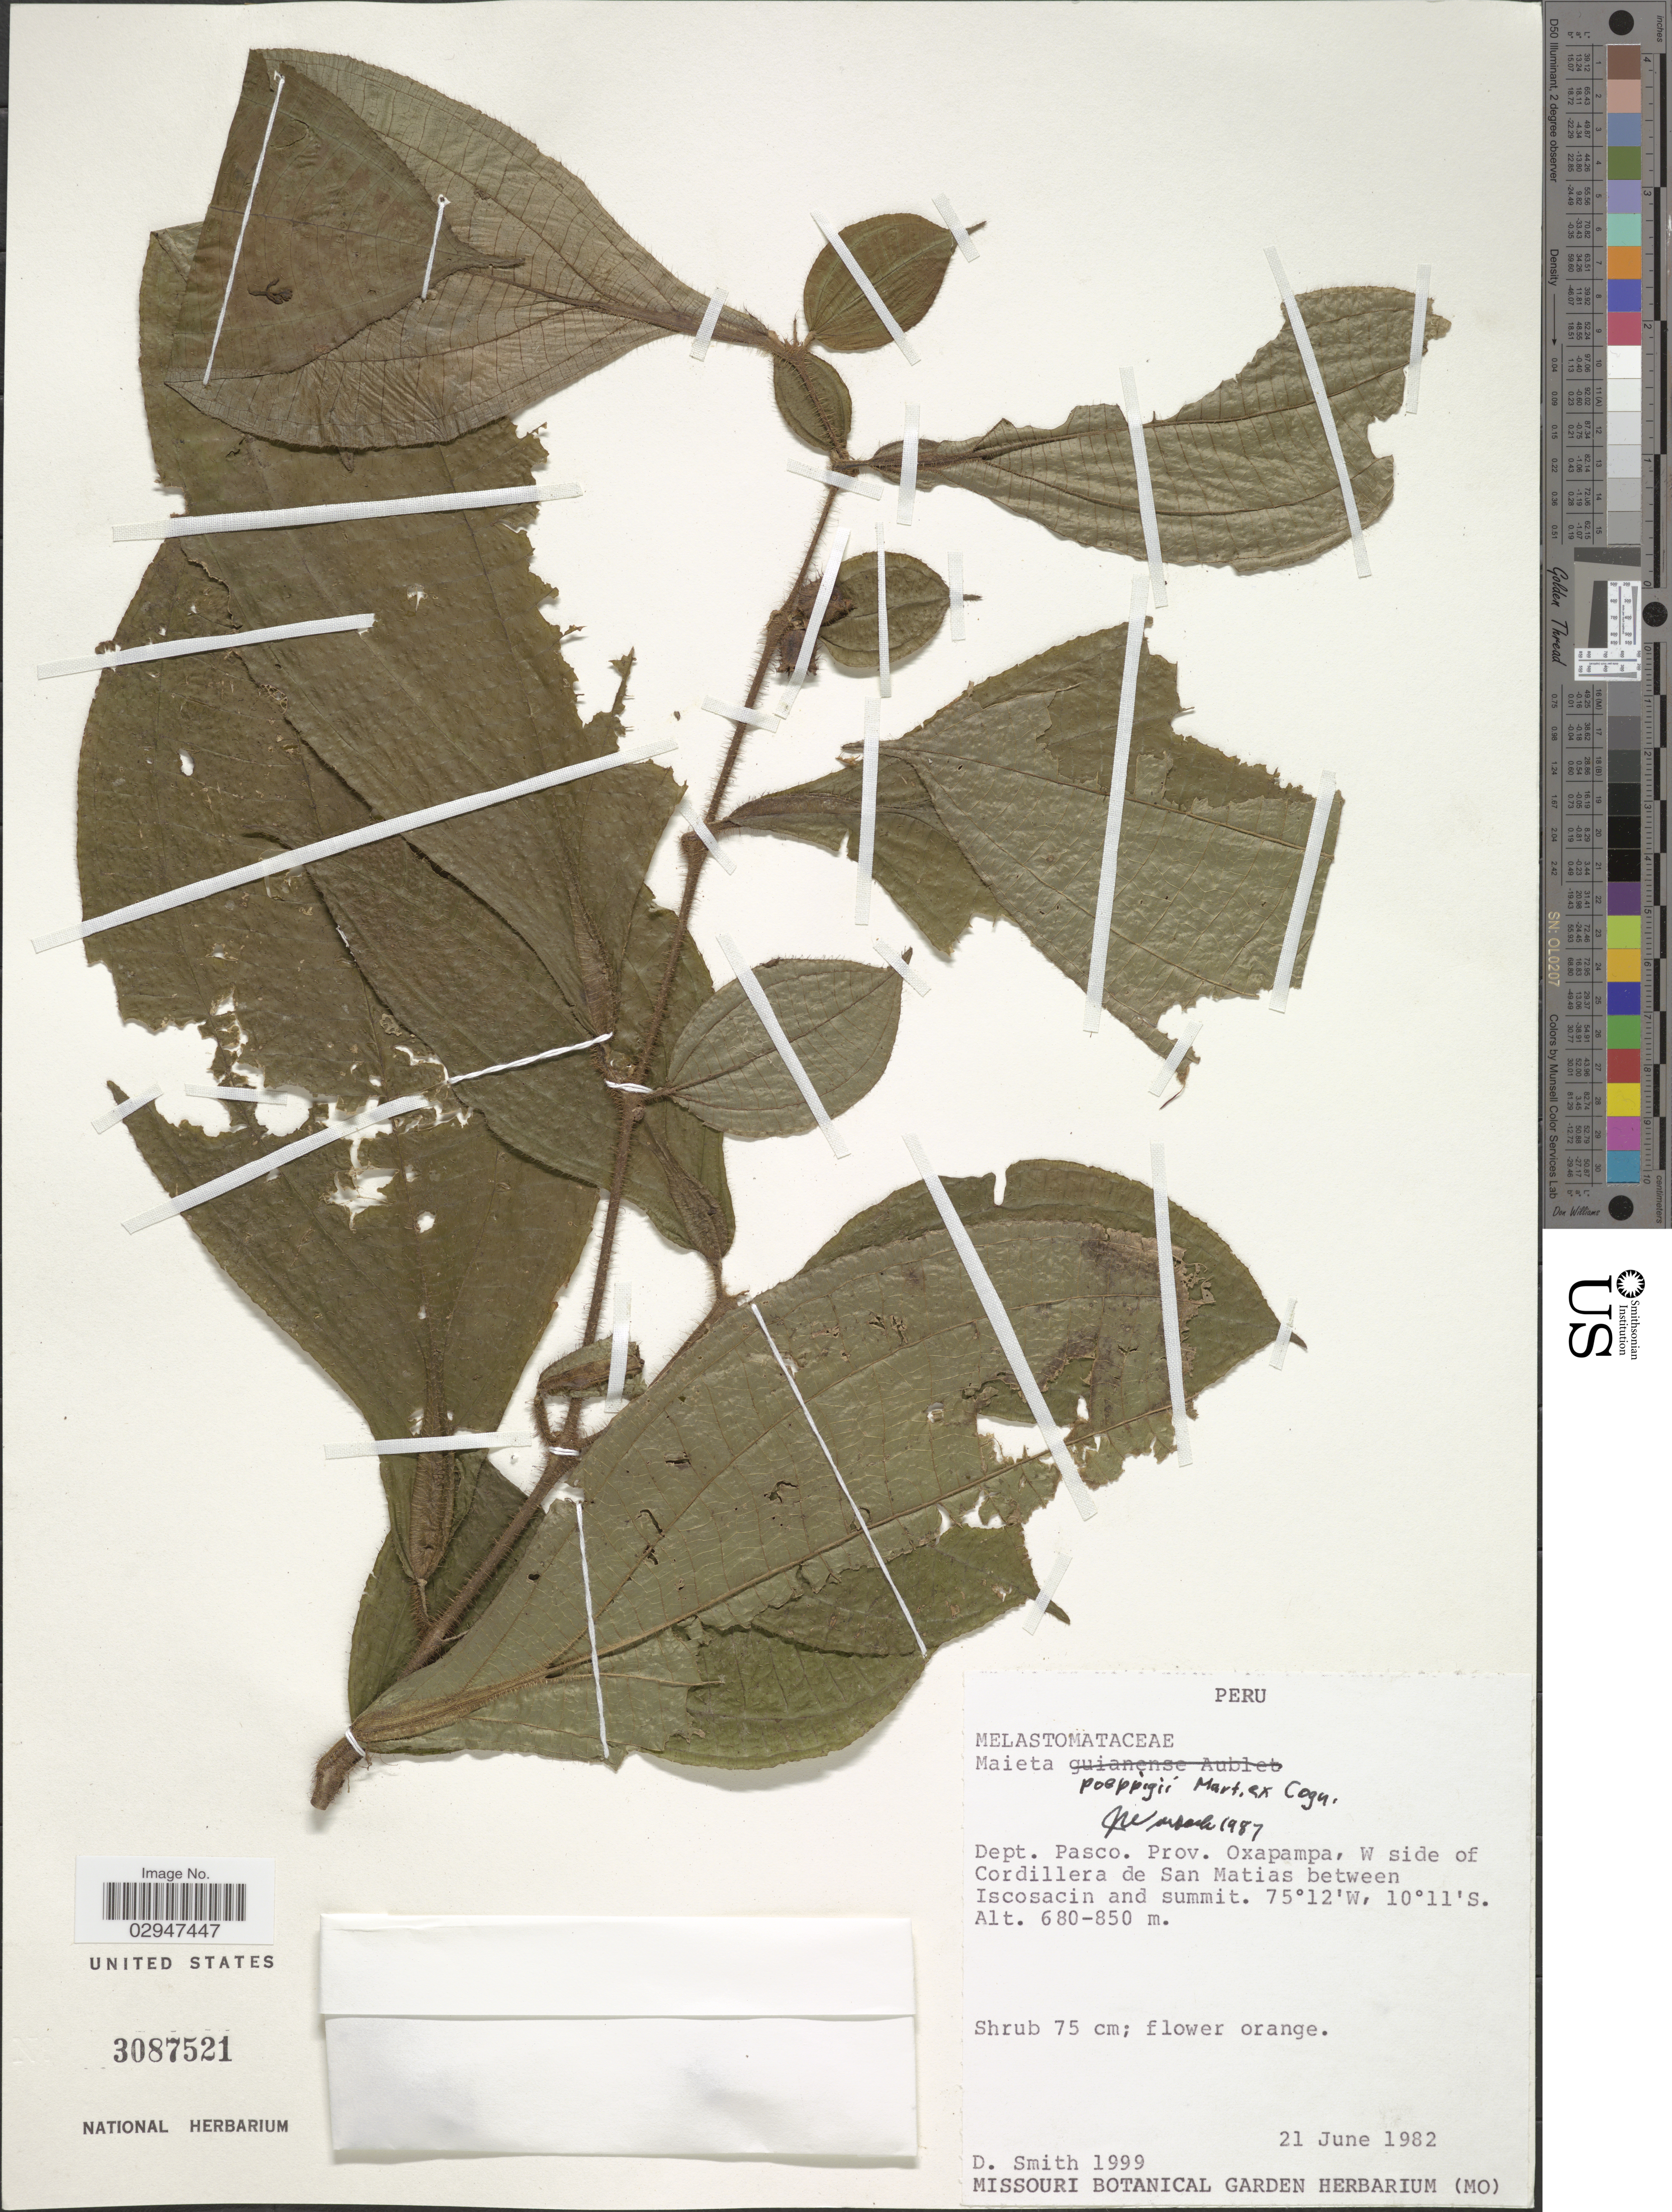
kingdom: Plantae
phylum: Tracheophyta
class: Magnoliopsida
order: Myrtales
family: Melastomataceae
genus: Maieta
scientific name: Maieta poeppigii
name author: Mart. ex Cogn.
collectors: D. Smith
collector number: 1999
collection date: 1982-06-21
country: Peru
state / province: Pasco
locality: Dept. Pasco. Prov. Oxapampa, W side of Cordillera de San Matias between Iscosacin and summit.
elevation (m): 680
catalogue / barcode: US 3087521